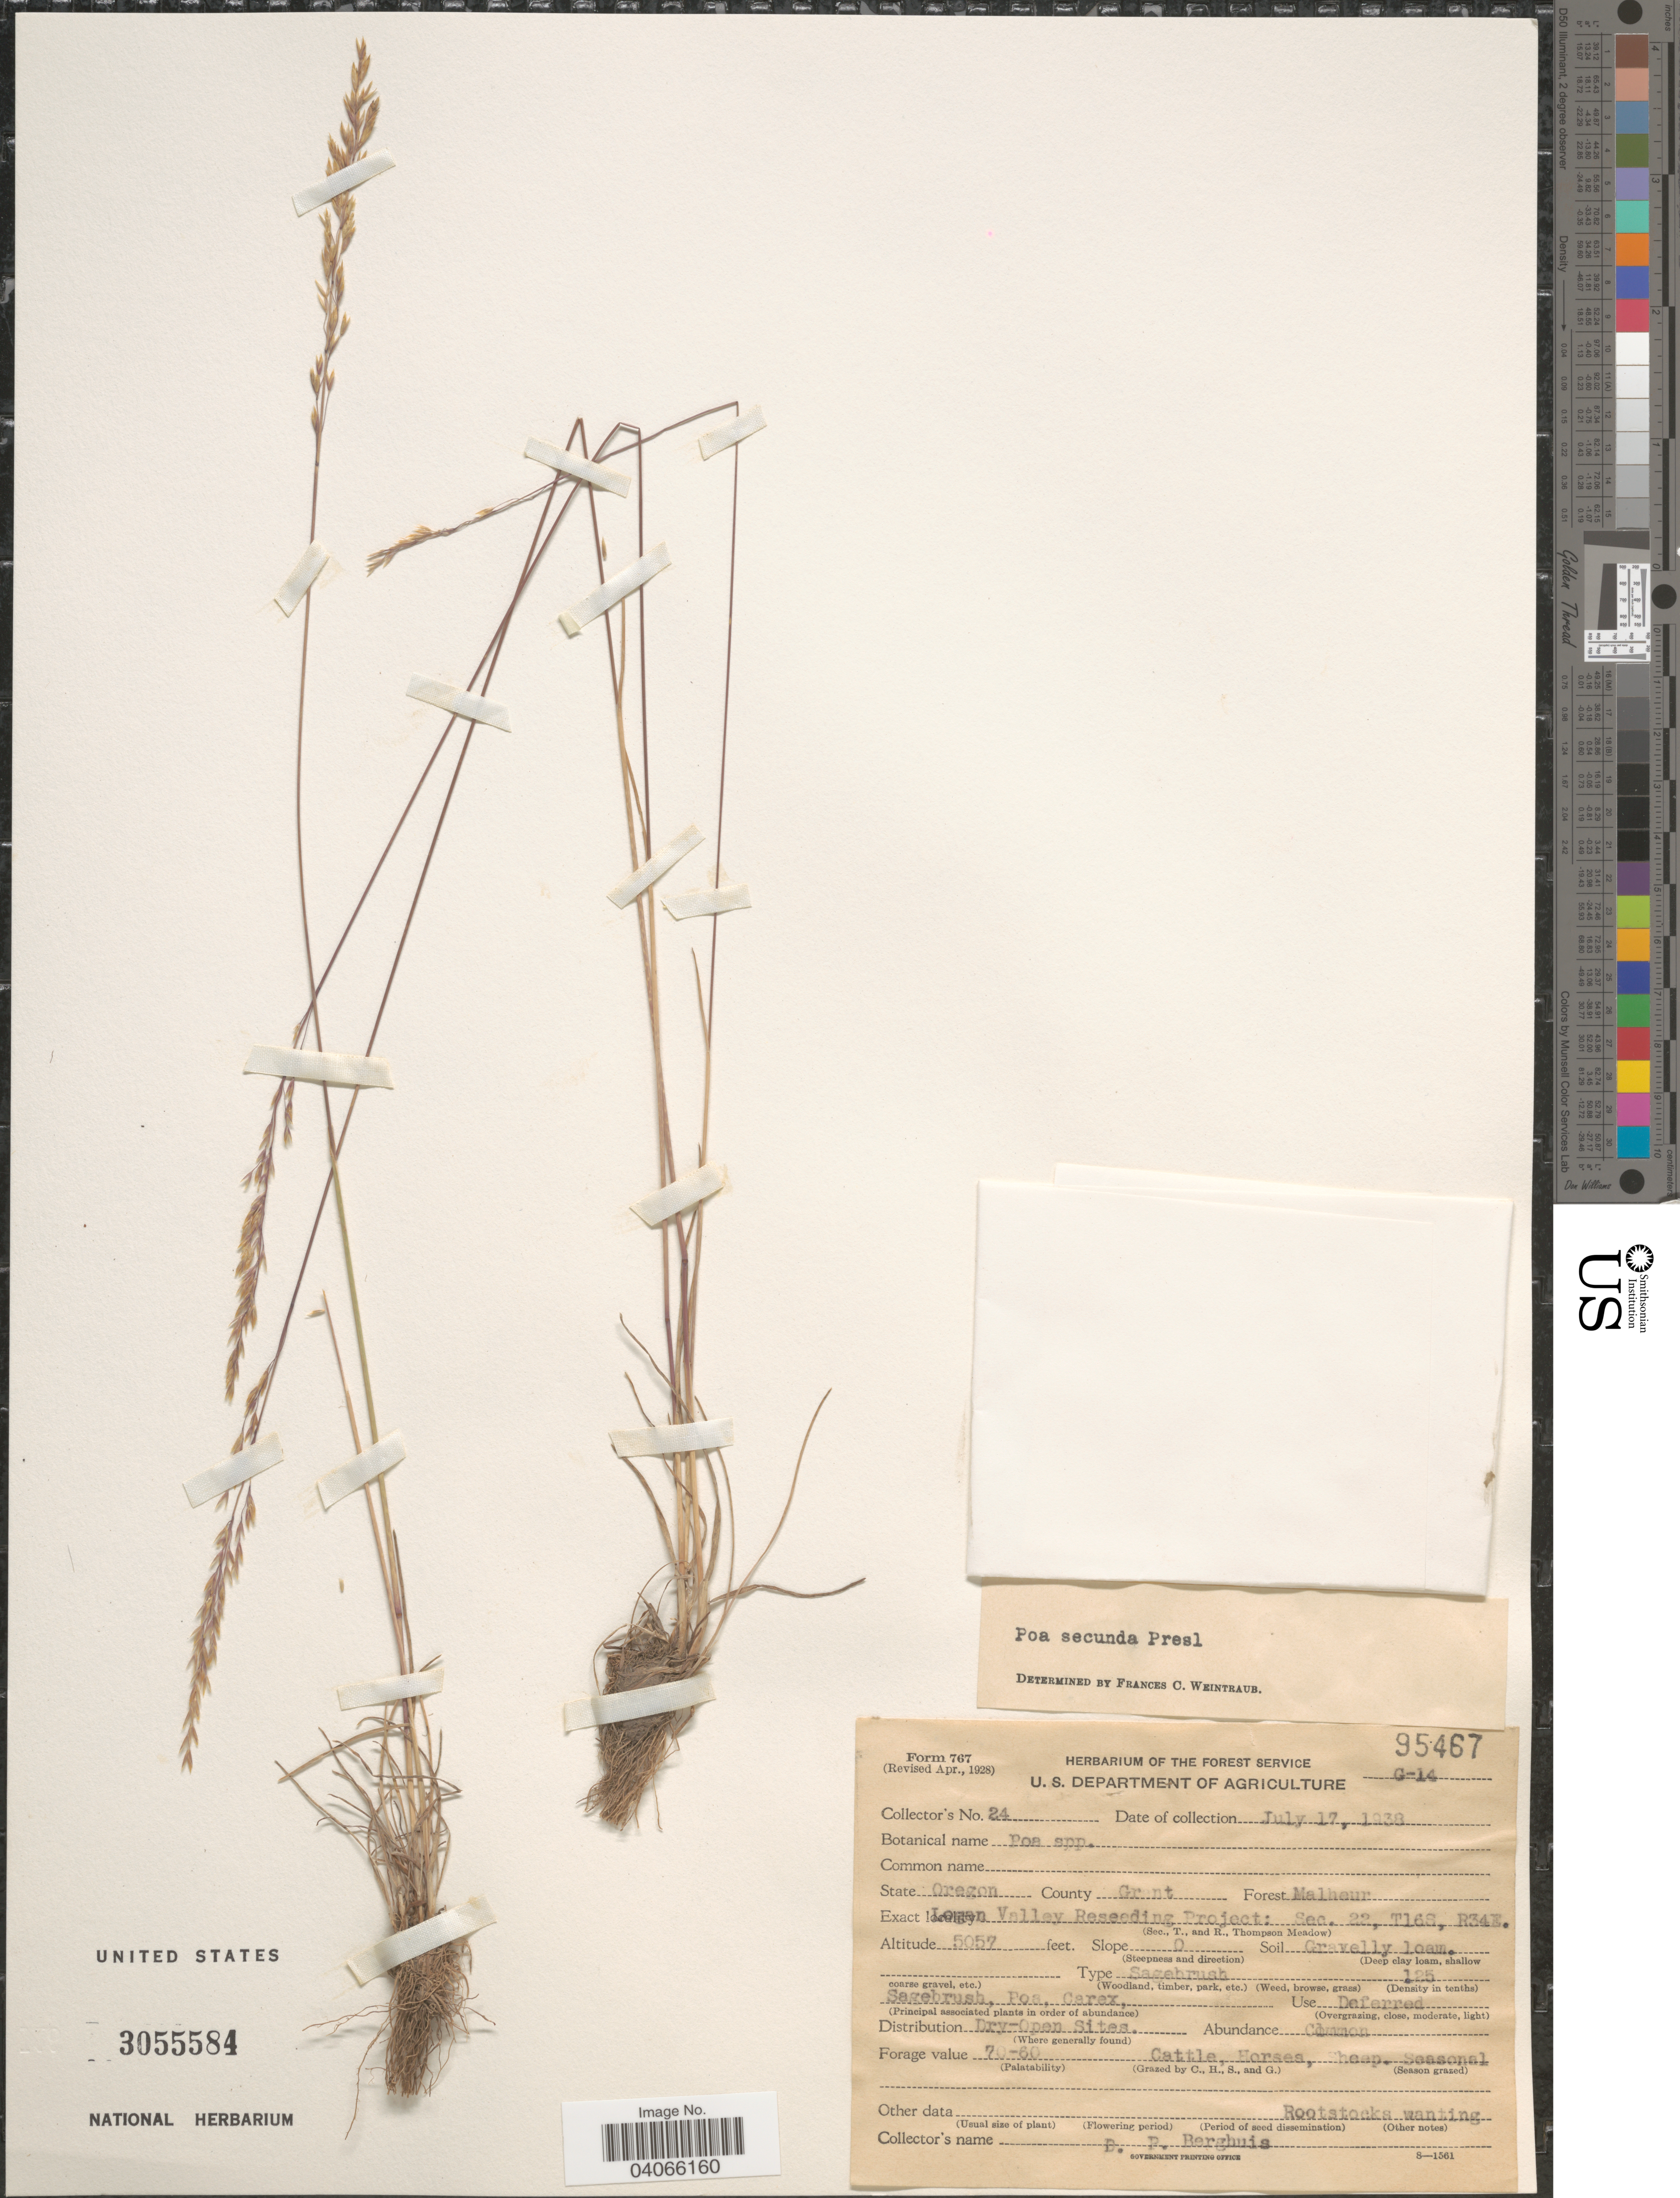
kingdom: Plantae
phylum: Tracheophyta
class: Liliopsida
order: Poales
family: Poaceae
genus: Poa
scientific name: Poa secunda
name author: J. Presl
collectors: D. Berghuis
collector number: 24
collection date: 1938-07-17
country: United States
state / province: Oregon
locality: County Grant. Forest Malheur. Loman Valley Reseeding Project: Sec. 22, T16S, R34E.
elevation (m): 1541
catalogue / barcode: US 3055584